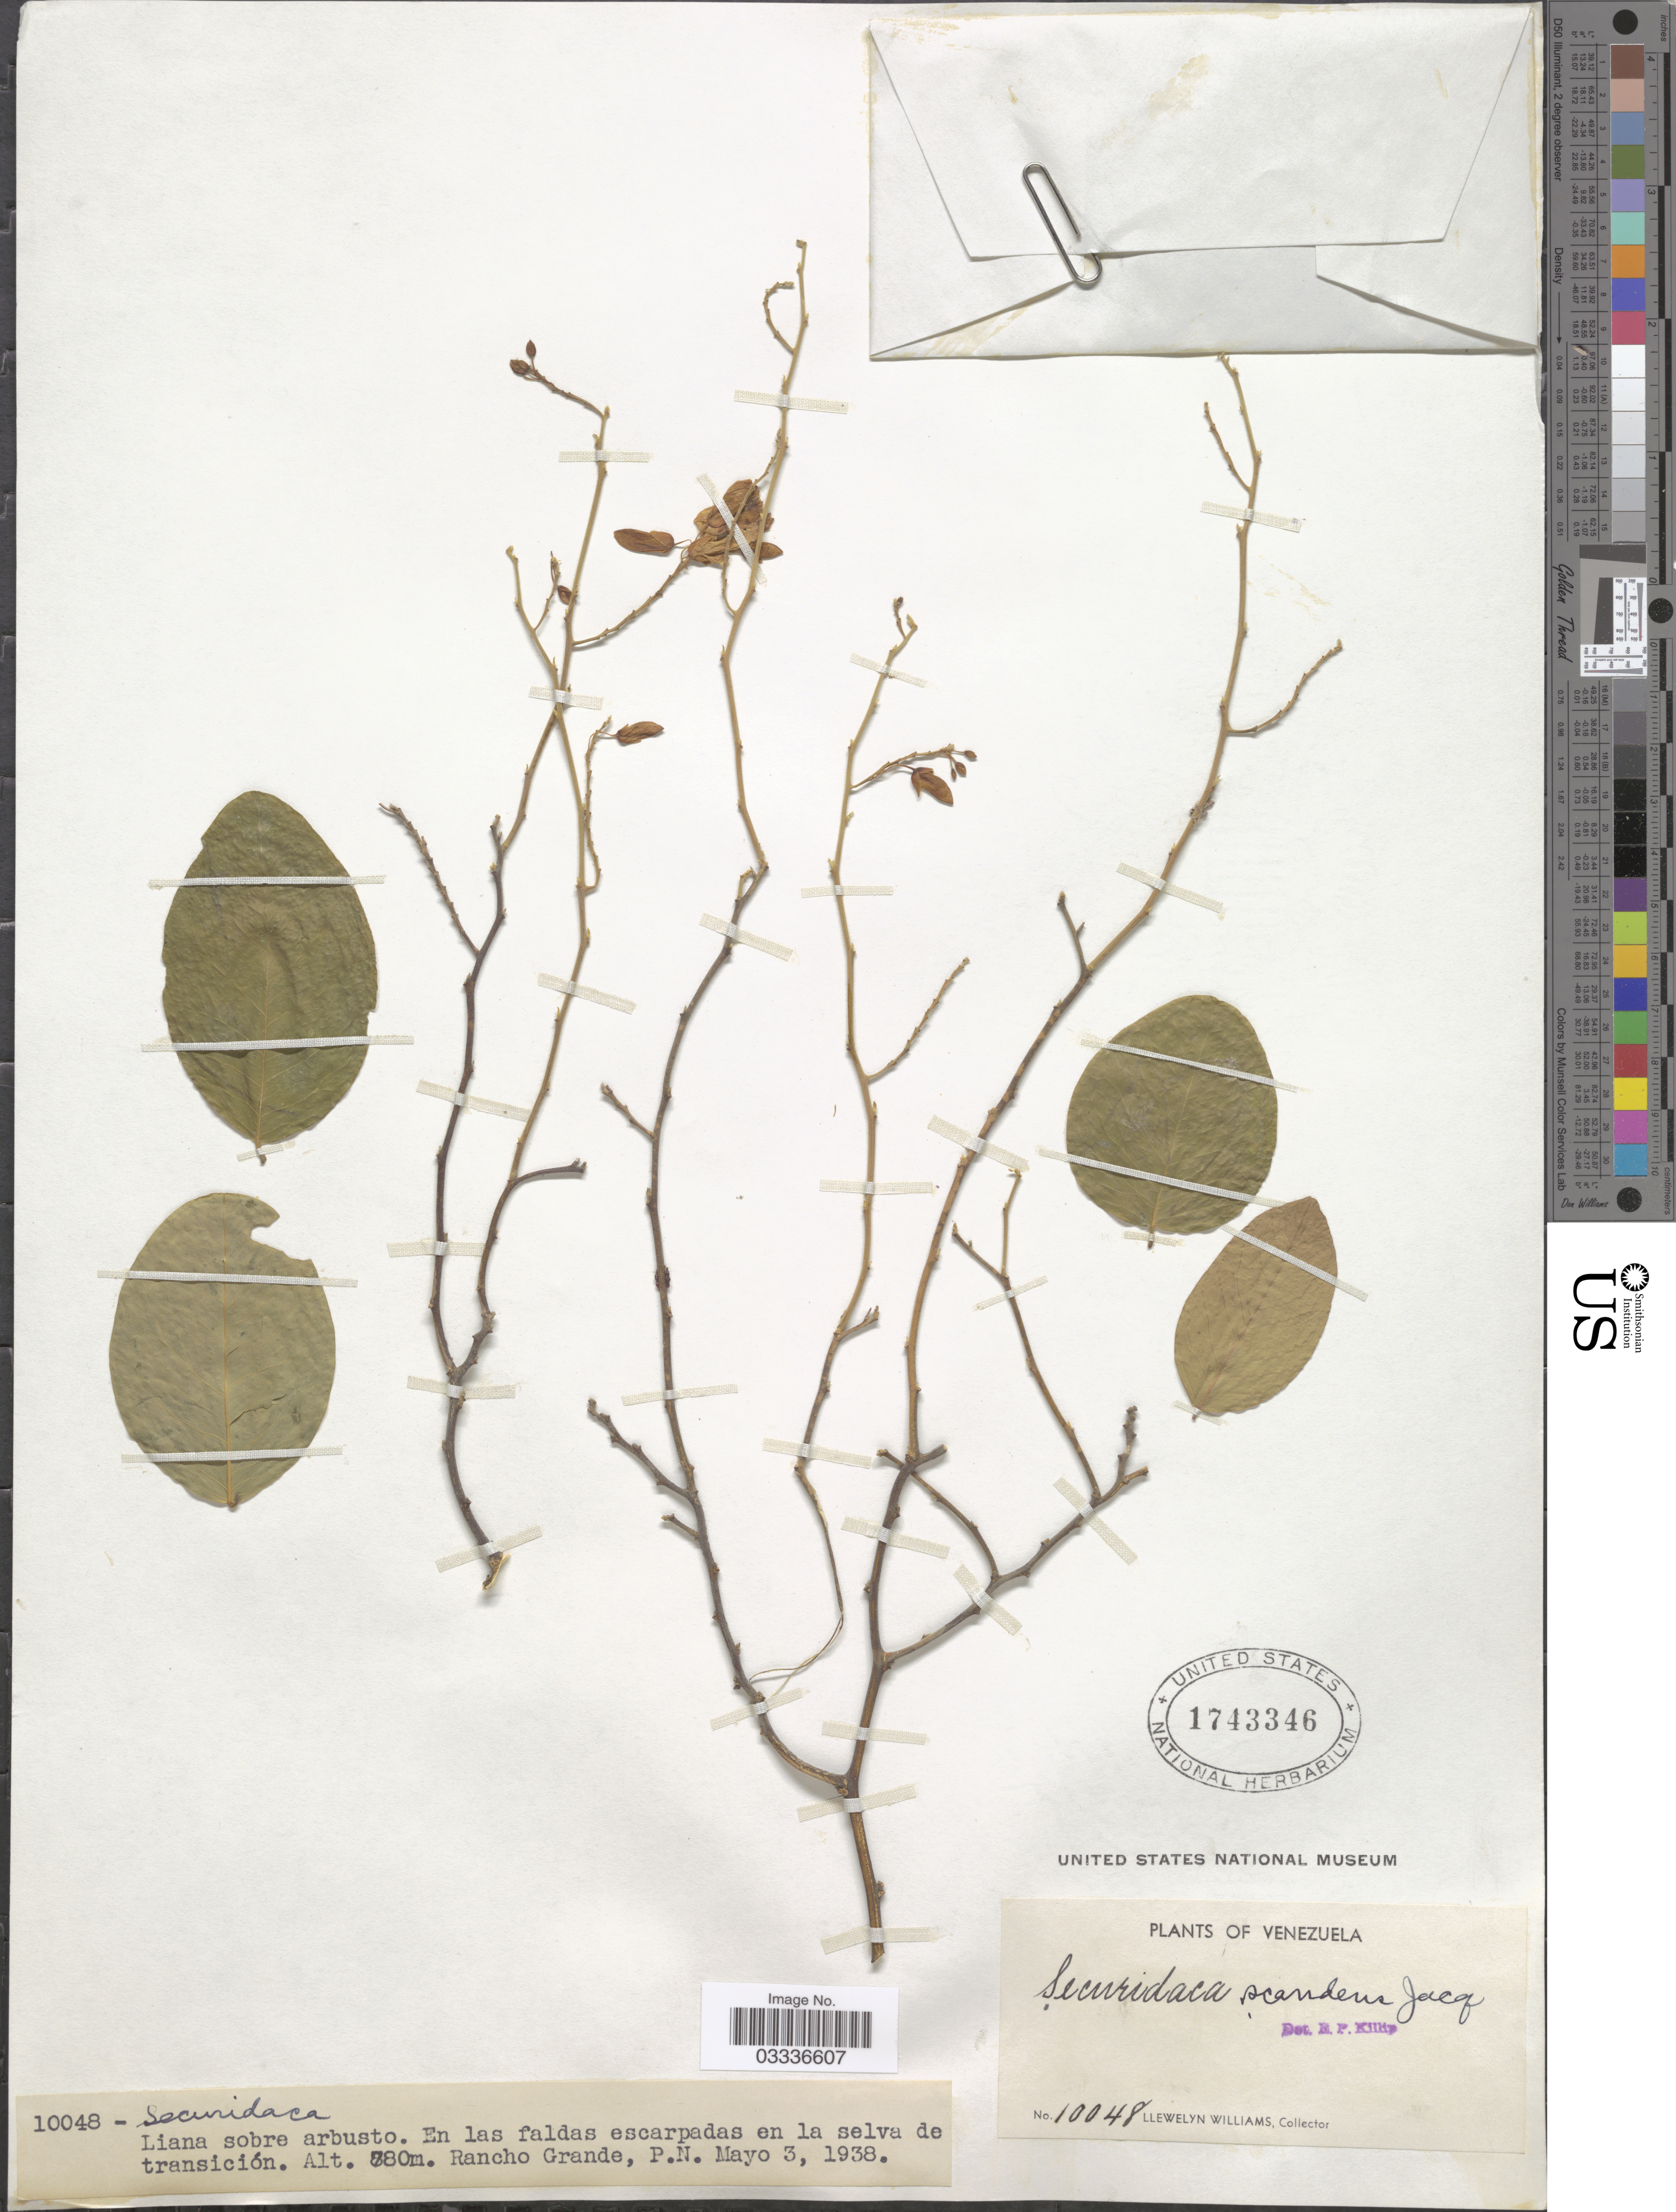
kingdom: Plantae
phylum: Tracheophyta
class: Magnoliopsida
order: Fabales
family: Polygalaceae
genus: Securidaca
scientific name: Securidaca scandens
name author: Jacq.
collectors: Ll. Williams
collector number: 10048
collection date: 1938-05-03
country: Venezuela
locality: Rancho Grande, P.N.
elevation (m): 780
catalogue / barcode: US 1743346